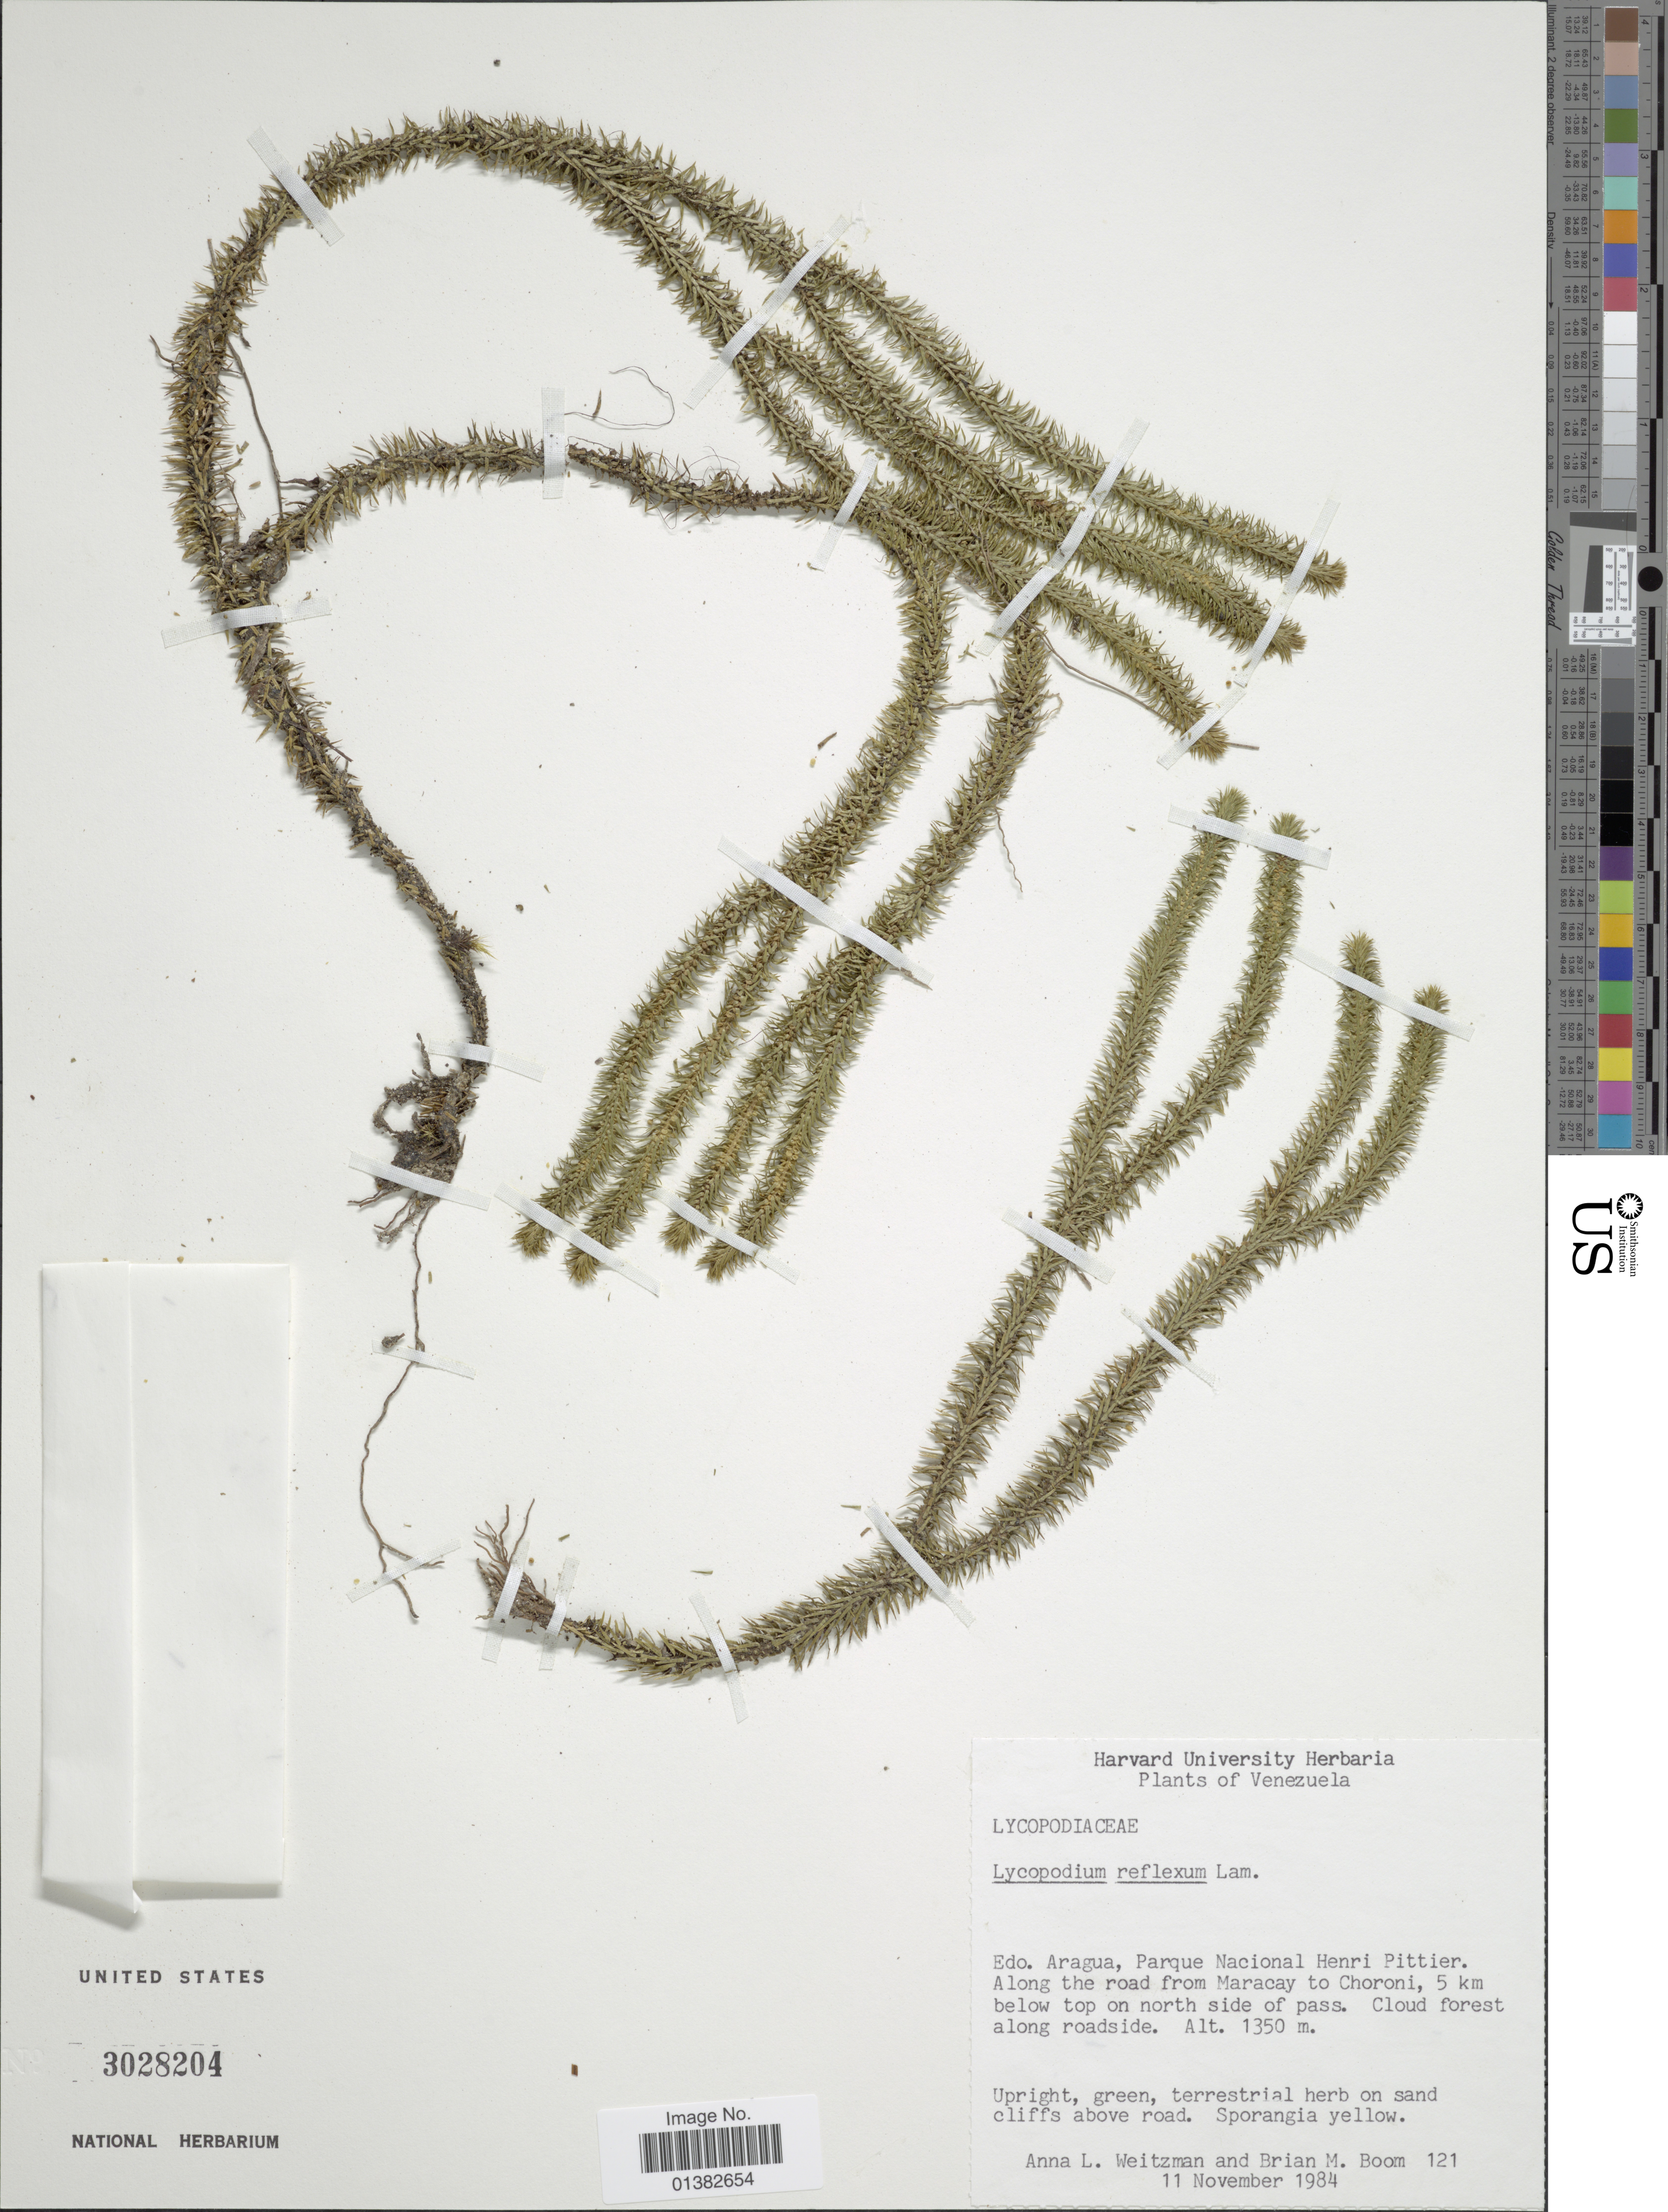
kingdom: Plantae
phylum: Tracheophyta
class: Lycopodiopsida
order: Lycopodiales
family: Lycopodiaceae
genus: Phlegmariurus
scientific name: Phlegmariurus reflexus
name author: (Lam.) B. Øllg.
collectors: A. L. Weitzman & B. M. Boom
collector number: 121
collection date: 1984-11-11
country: Venezuela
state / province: Aragua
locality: Parque Nacional Henri Pittier. Along the road from Maracay to Choroni, 5 km below top on north side of pass. Cloud forest along roadside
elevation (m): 1350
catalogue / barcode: US 3028204